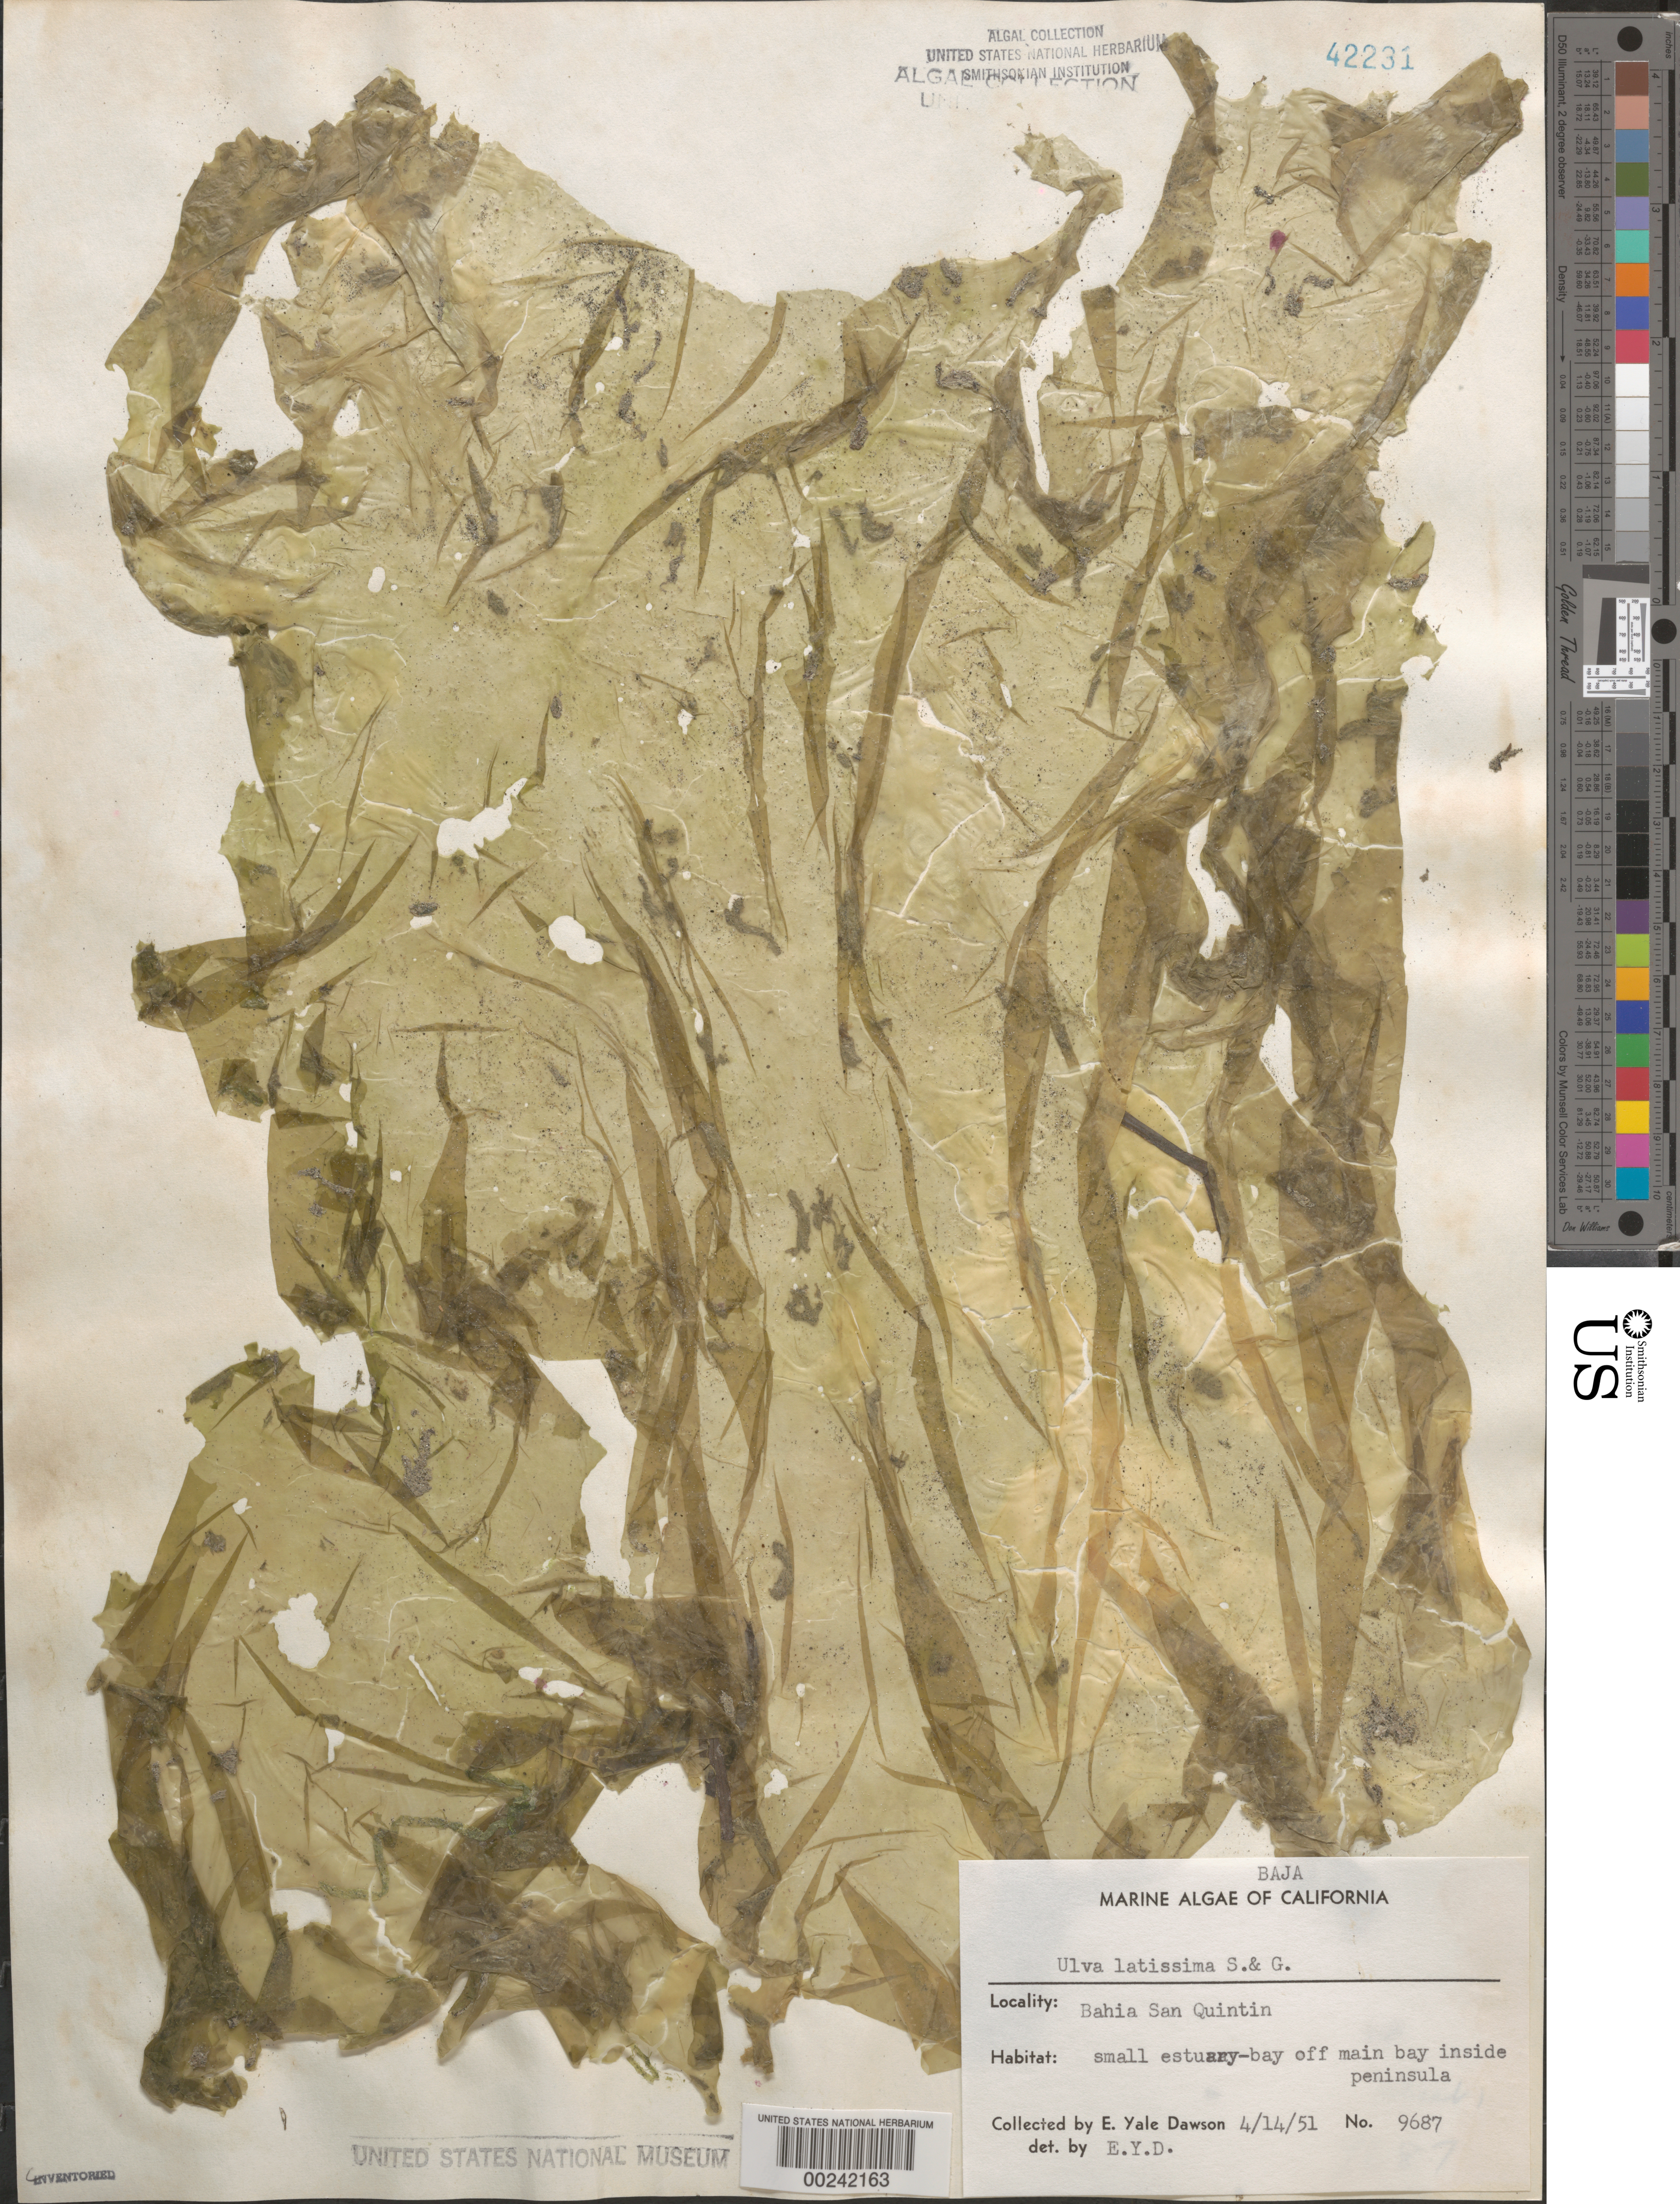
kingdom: Chromista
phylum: Ochrophyta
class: Phaeophyceae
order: Laminariales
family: Laminariaceae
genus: Saccharina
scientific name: Saccharina latissima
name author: C.E. Lane et al.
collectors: E. Y. Dawson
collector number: EYD 9687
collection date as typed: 14 Apr 1951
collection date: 1951-04-14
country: Mexico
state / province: Baja California Norte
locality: Bahia San Quintin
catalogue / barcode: US 42231